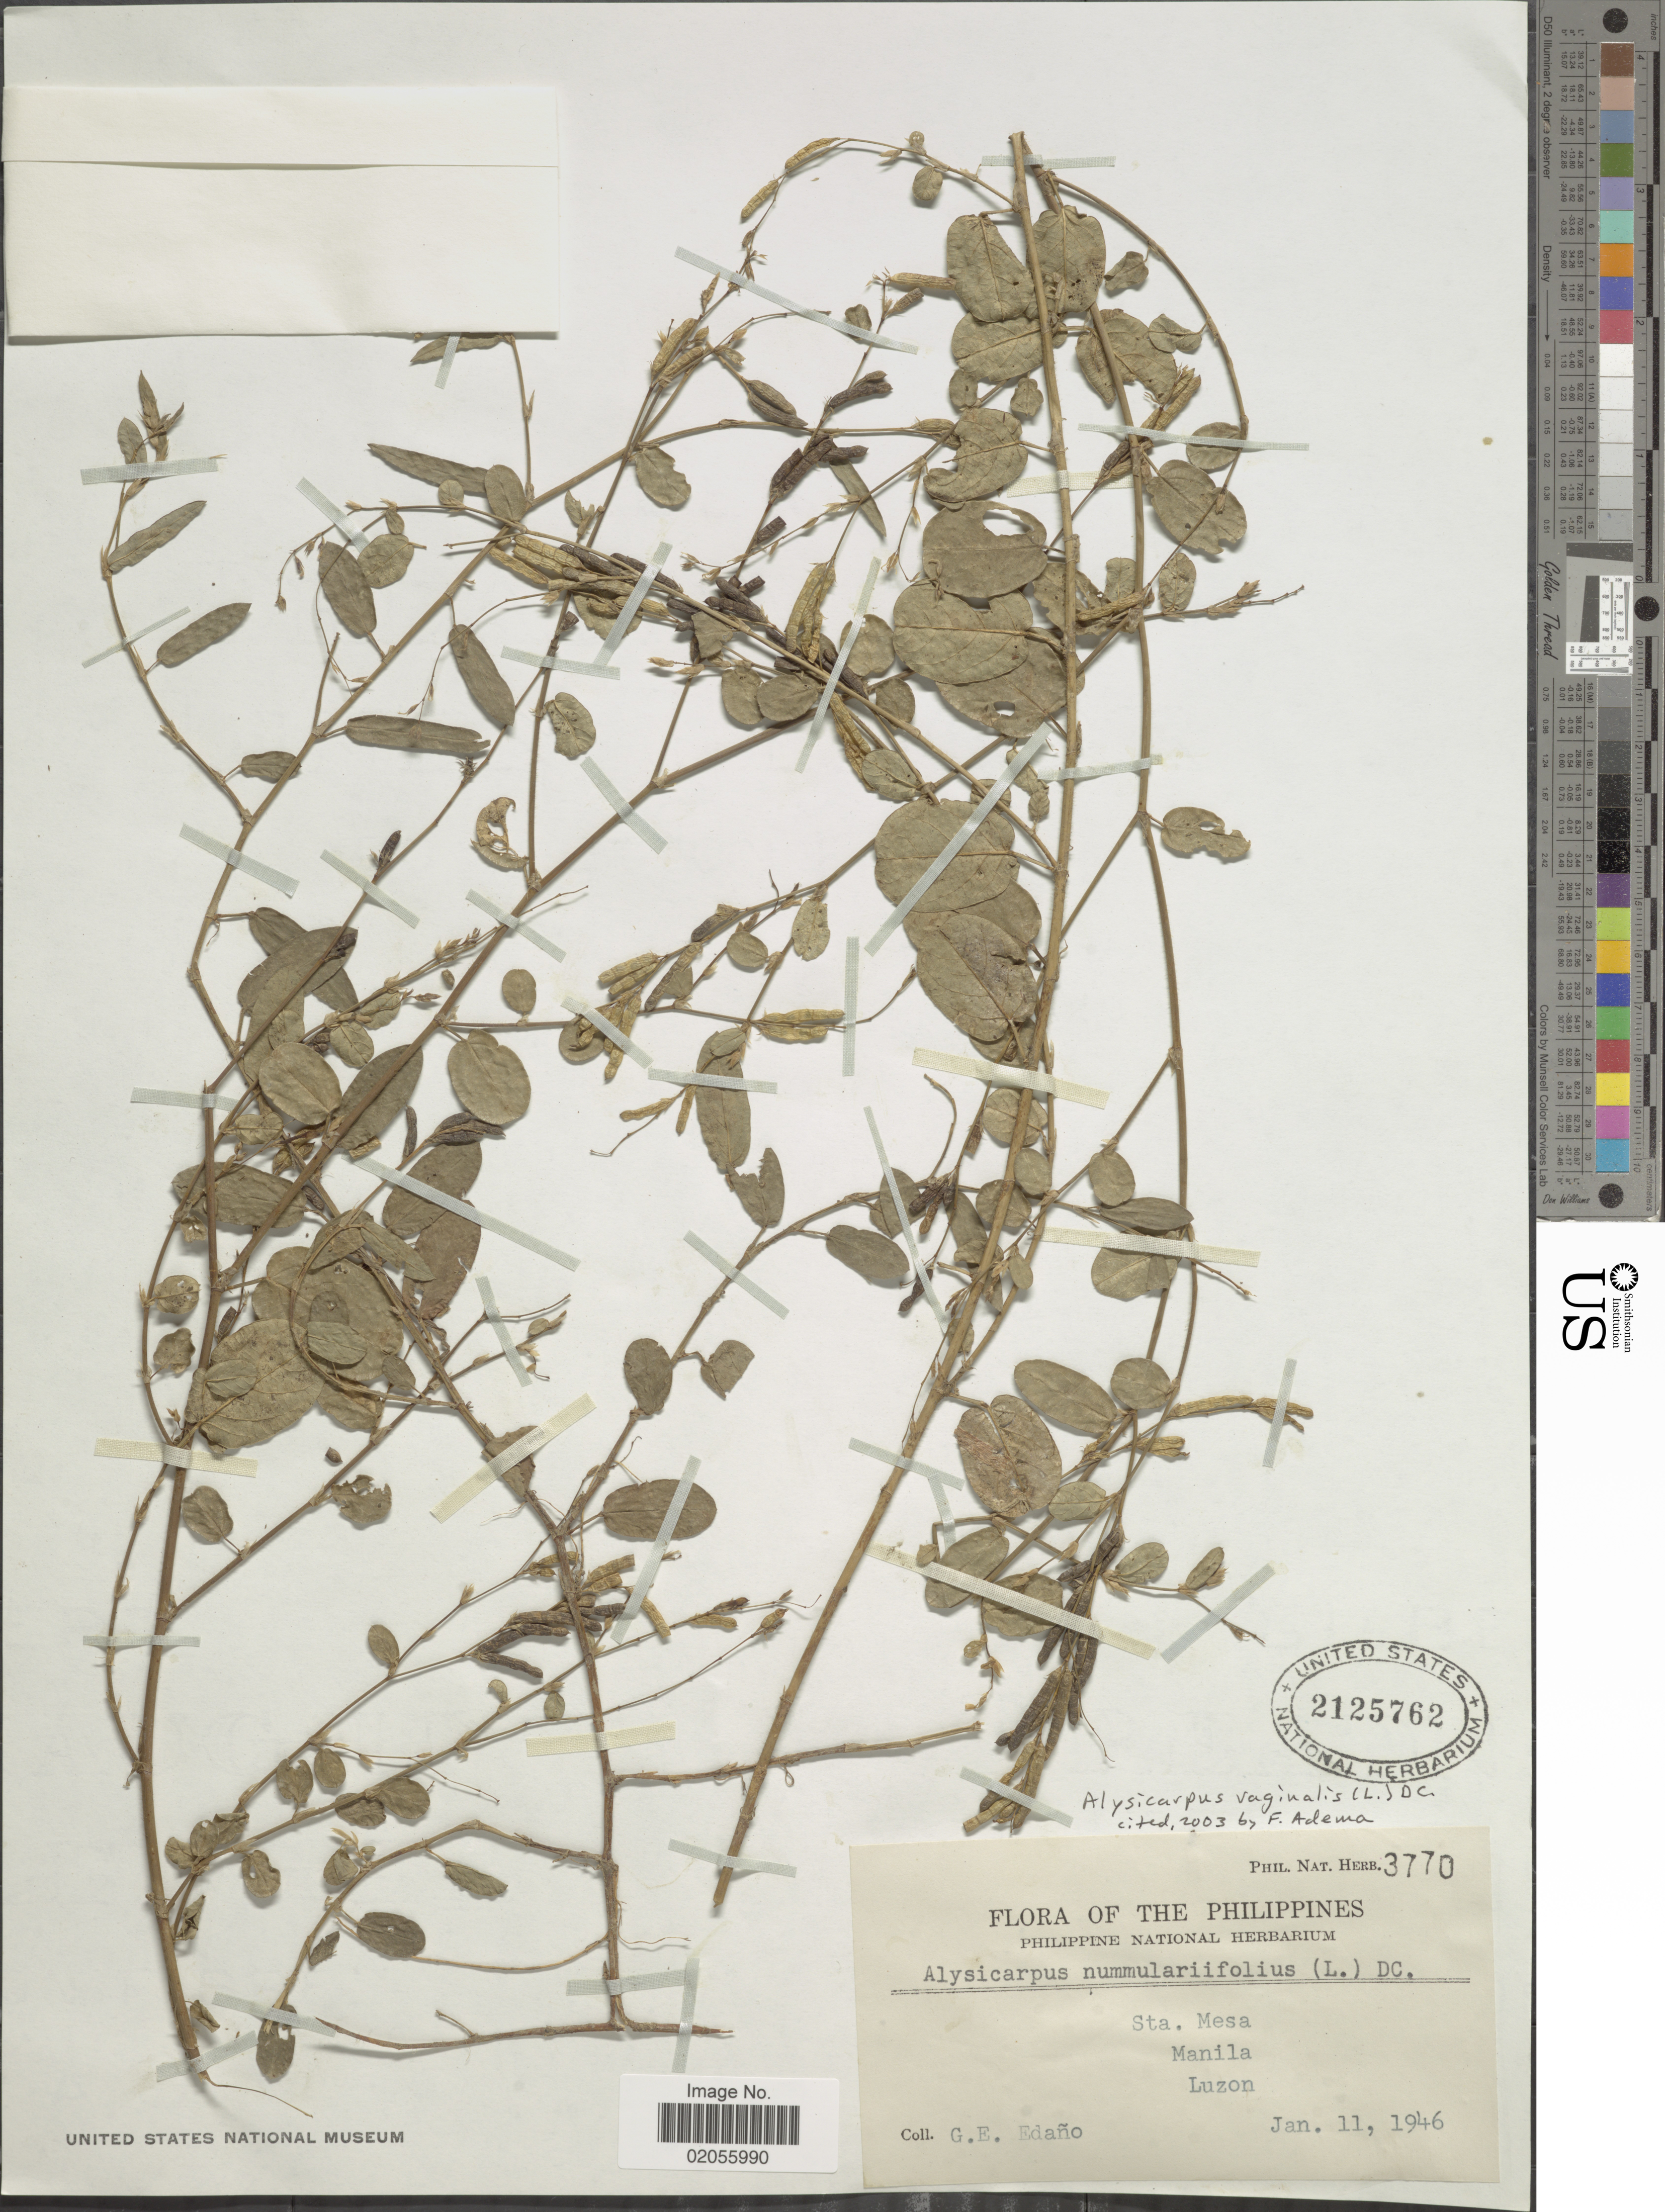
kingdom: Plantae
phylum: Tracheophyta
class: Magnoliopsida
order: Fabales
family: Fabaceae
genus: Alysicarpus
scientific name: Alysicarpus vaginalis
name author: (L.) DC.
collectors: G. E. Edaño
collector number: Phil. Nat. Herb. 3770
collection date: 1946-01-11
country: Philippines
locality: Sta. Mesa. Manila. Luzon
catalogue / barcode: US 2125762